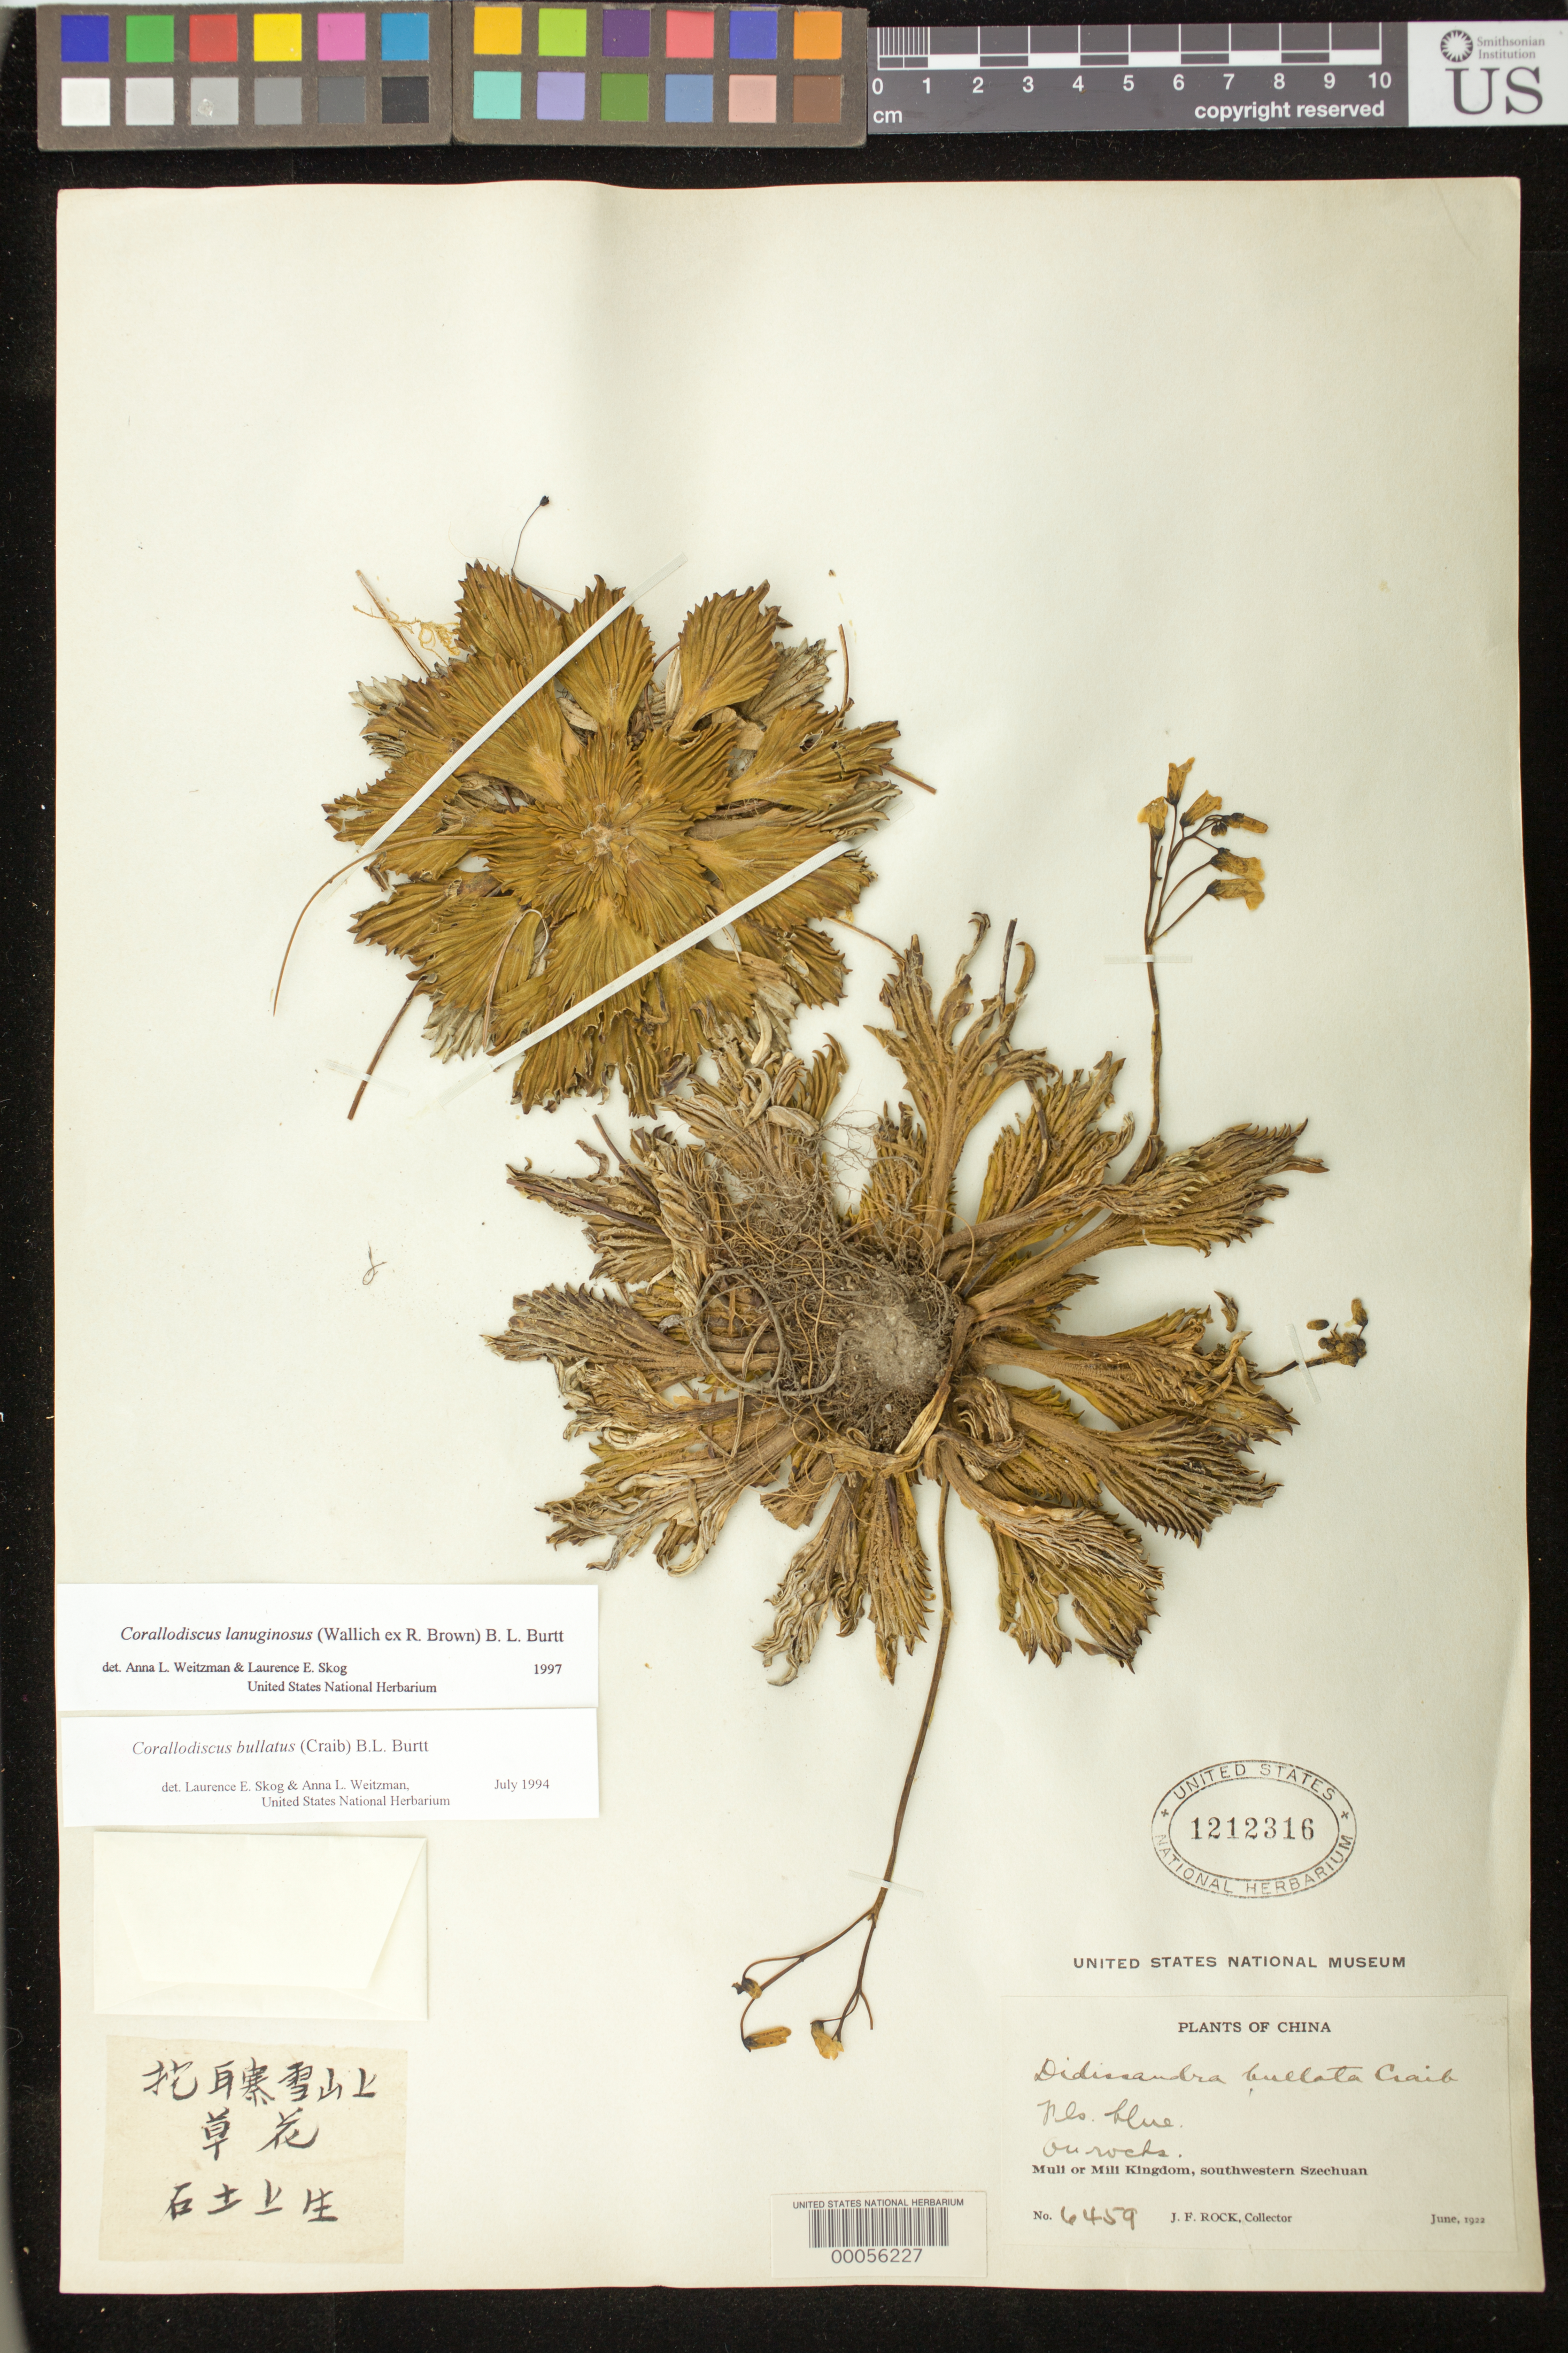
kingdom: Plantae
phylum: Tracheophyta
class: Magnoliopsida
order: Lamiales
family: Gesneriaceae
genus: Corallodiscus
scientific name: Corallodiscus bullatus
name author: (Craib) B.L. Burtt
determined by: Weitzman, A. L.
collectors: J. F. Rock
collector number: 6459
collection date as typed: Nov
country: China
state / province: Sichuan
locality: Muli or mili kingdom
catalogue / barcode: US 1212316